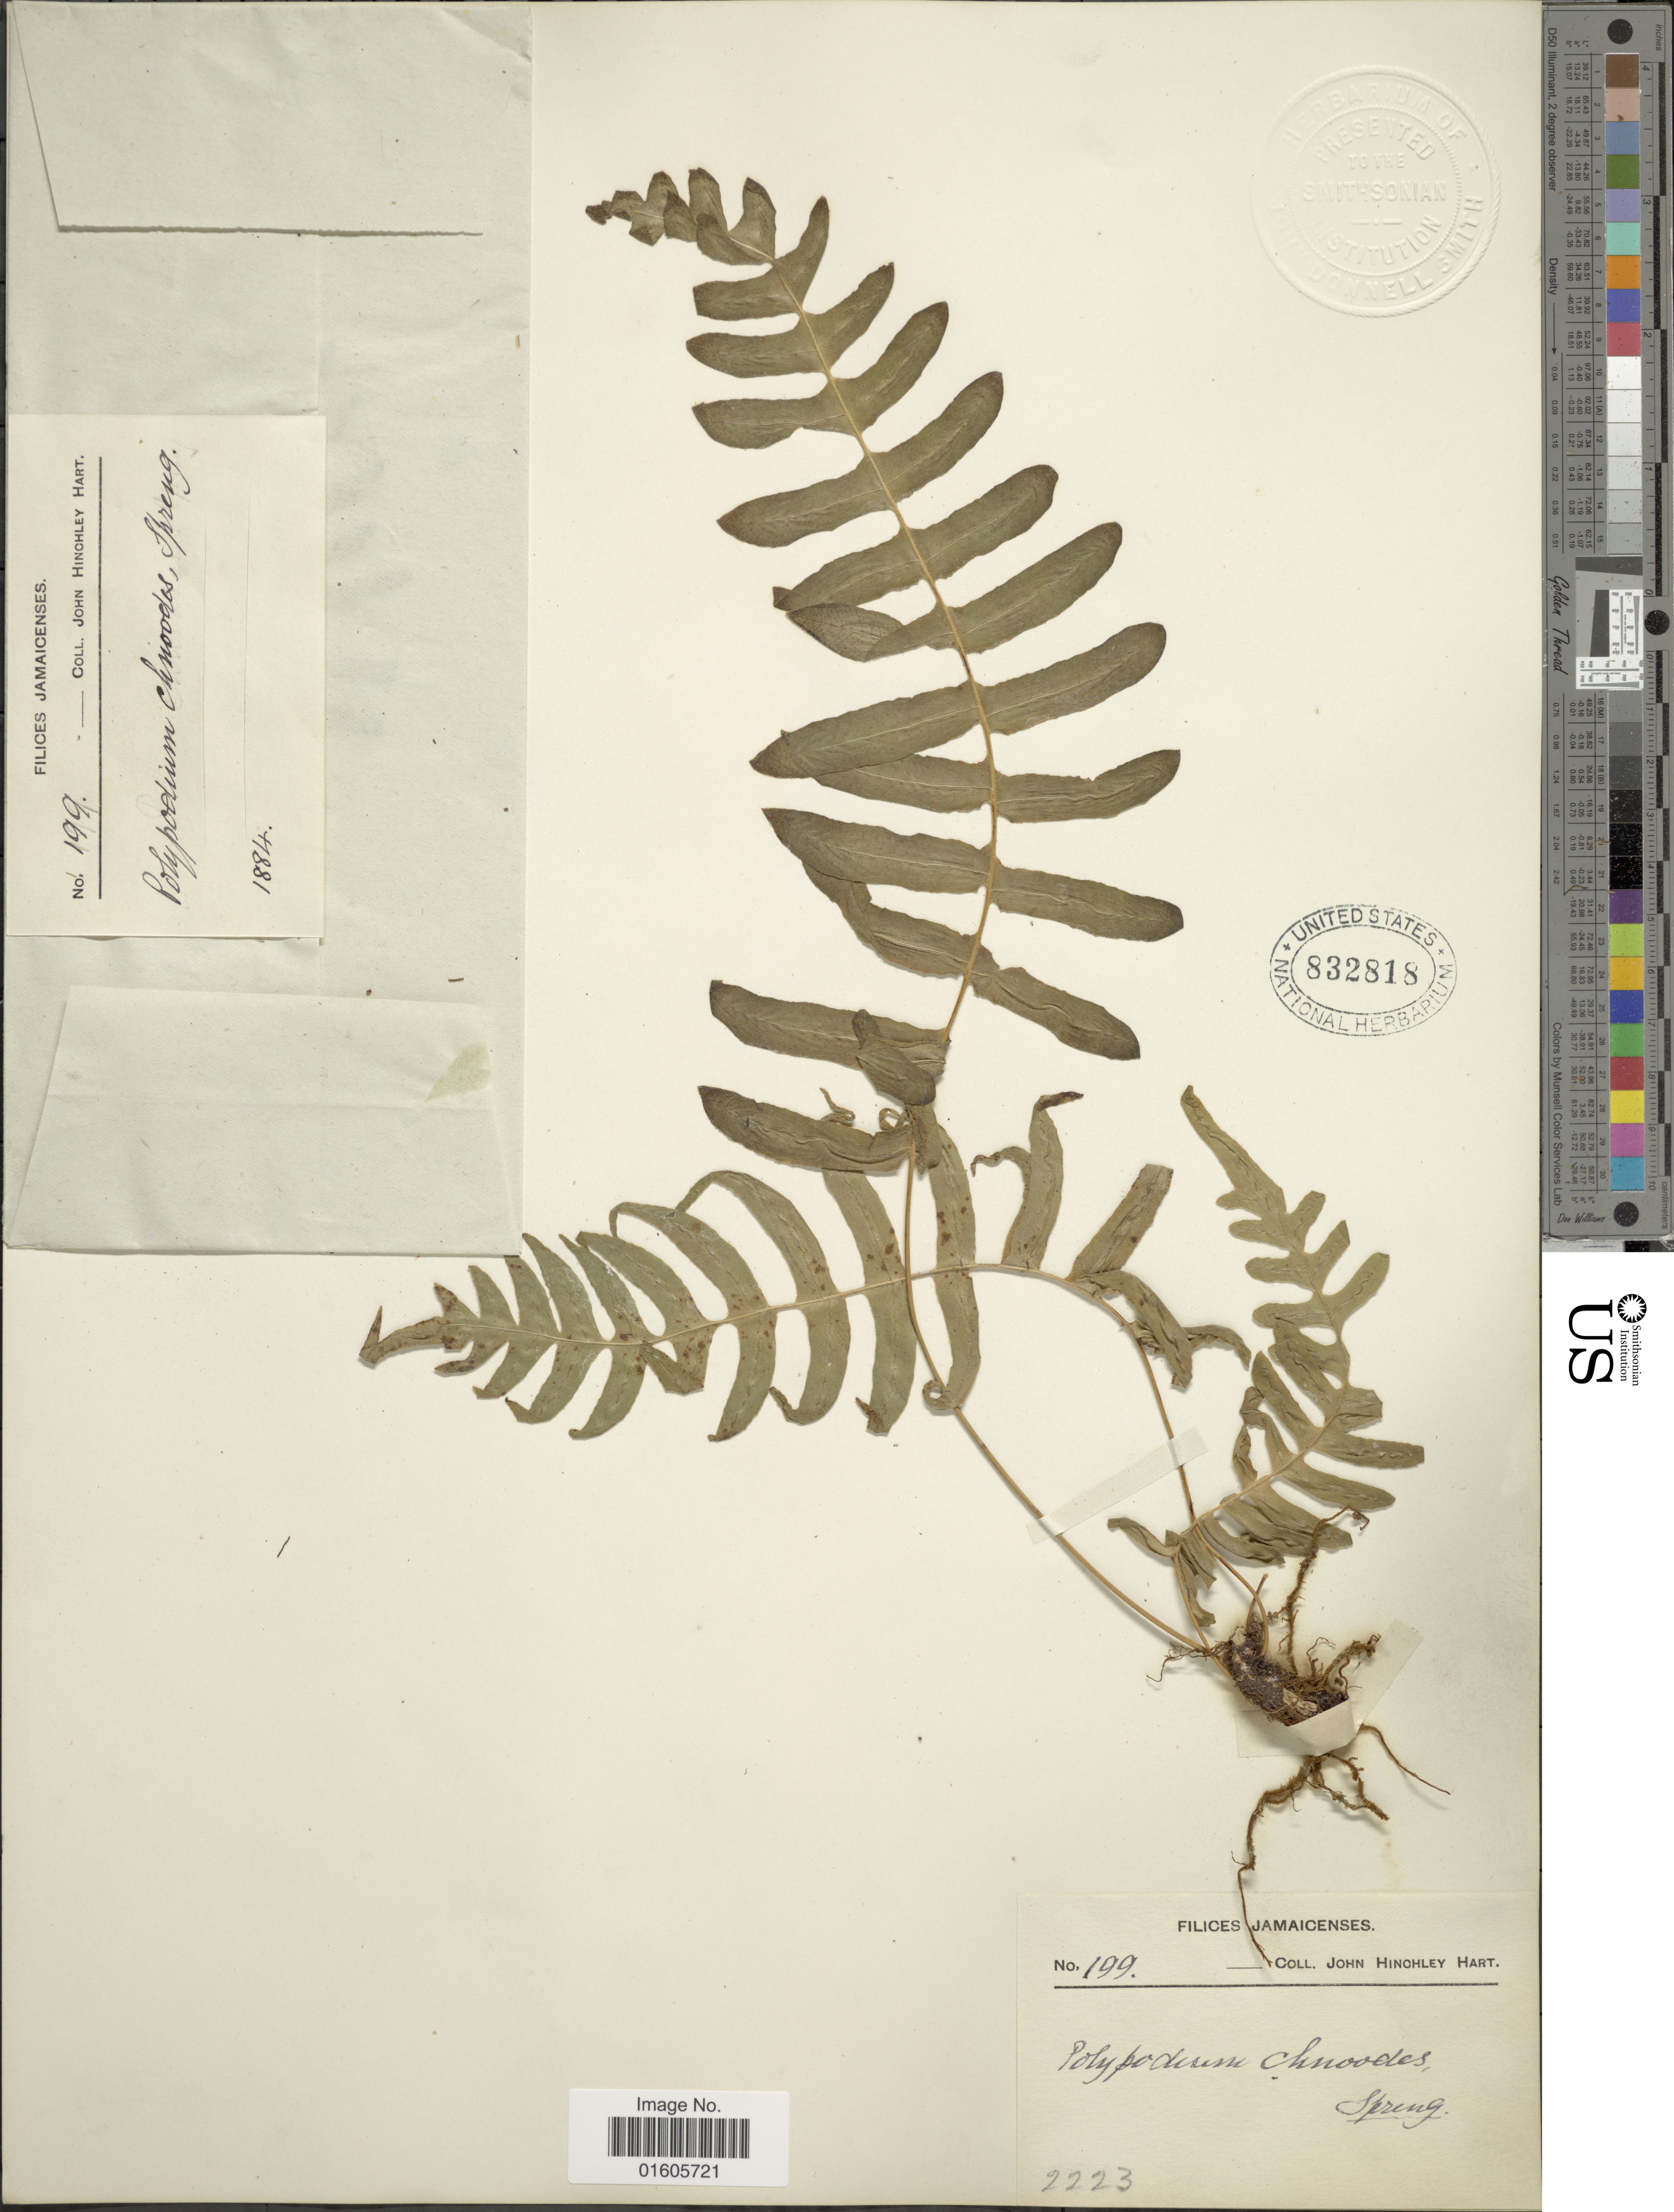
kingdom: Plantae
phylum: Tracheophyta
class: Polypodiopsida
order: Polypodiales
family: Polypodiaceae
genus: Serpocaulon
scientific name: Serpocaulon dissimile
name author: (L.) A.R. Sm.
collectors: J. H. Hart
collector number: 199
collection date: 1884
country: Jamaica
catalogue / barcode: US 832818